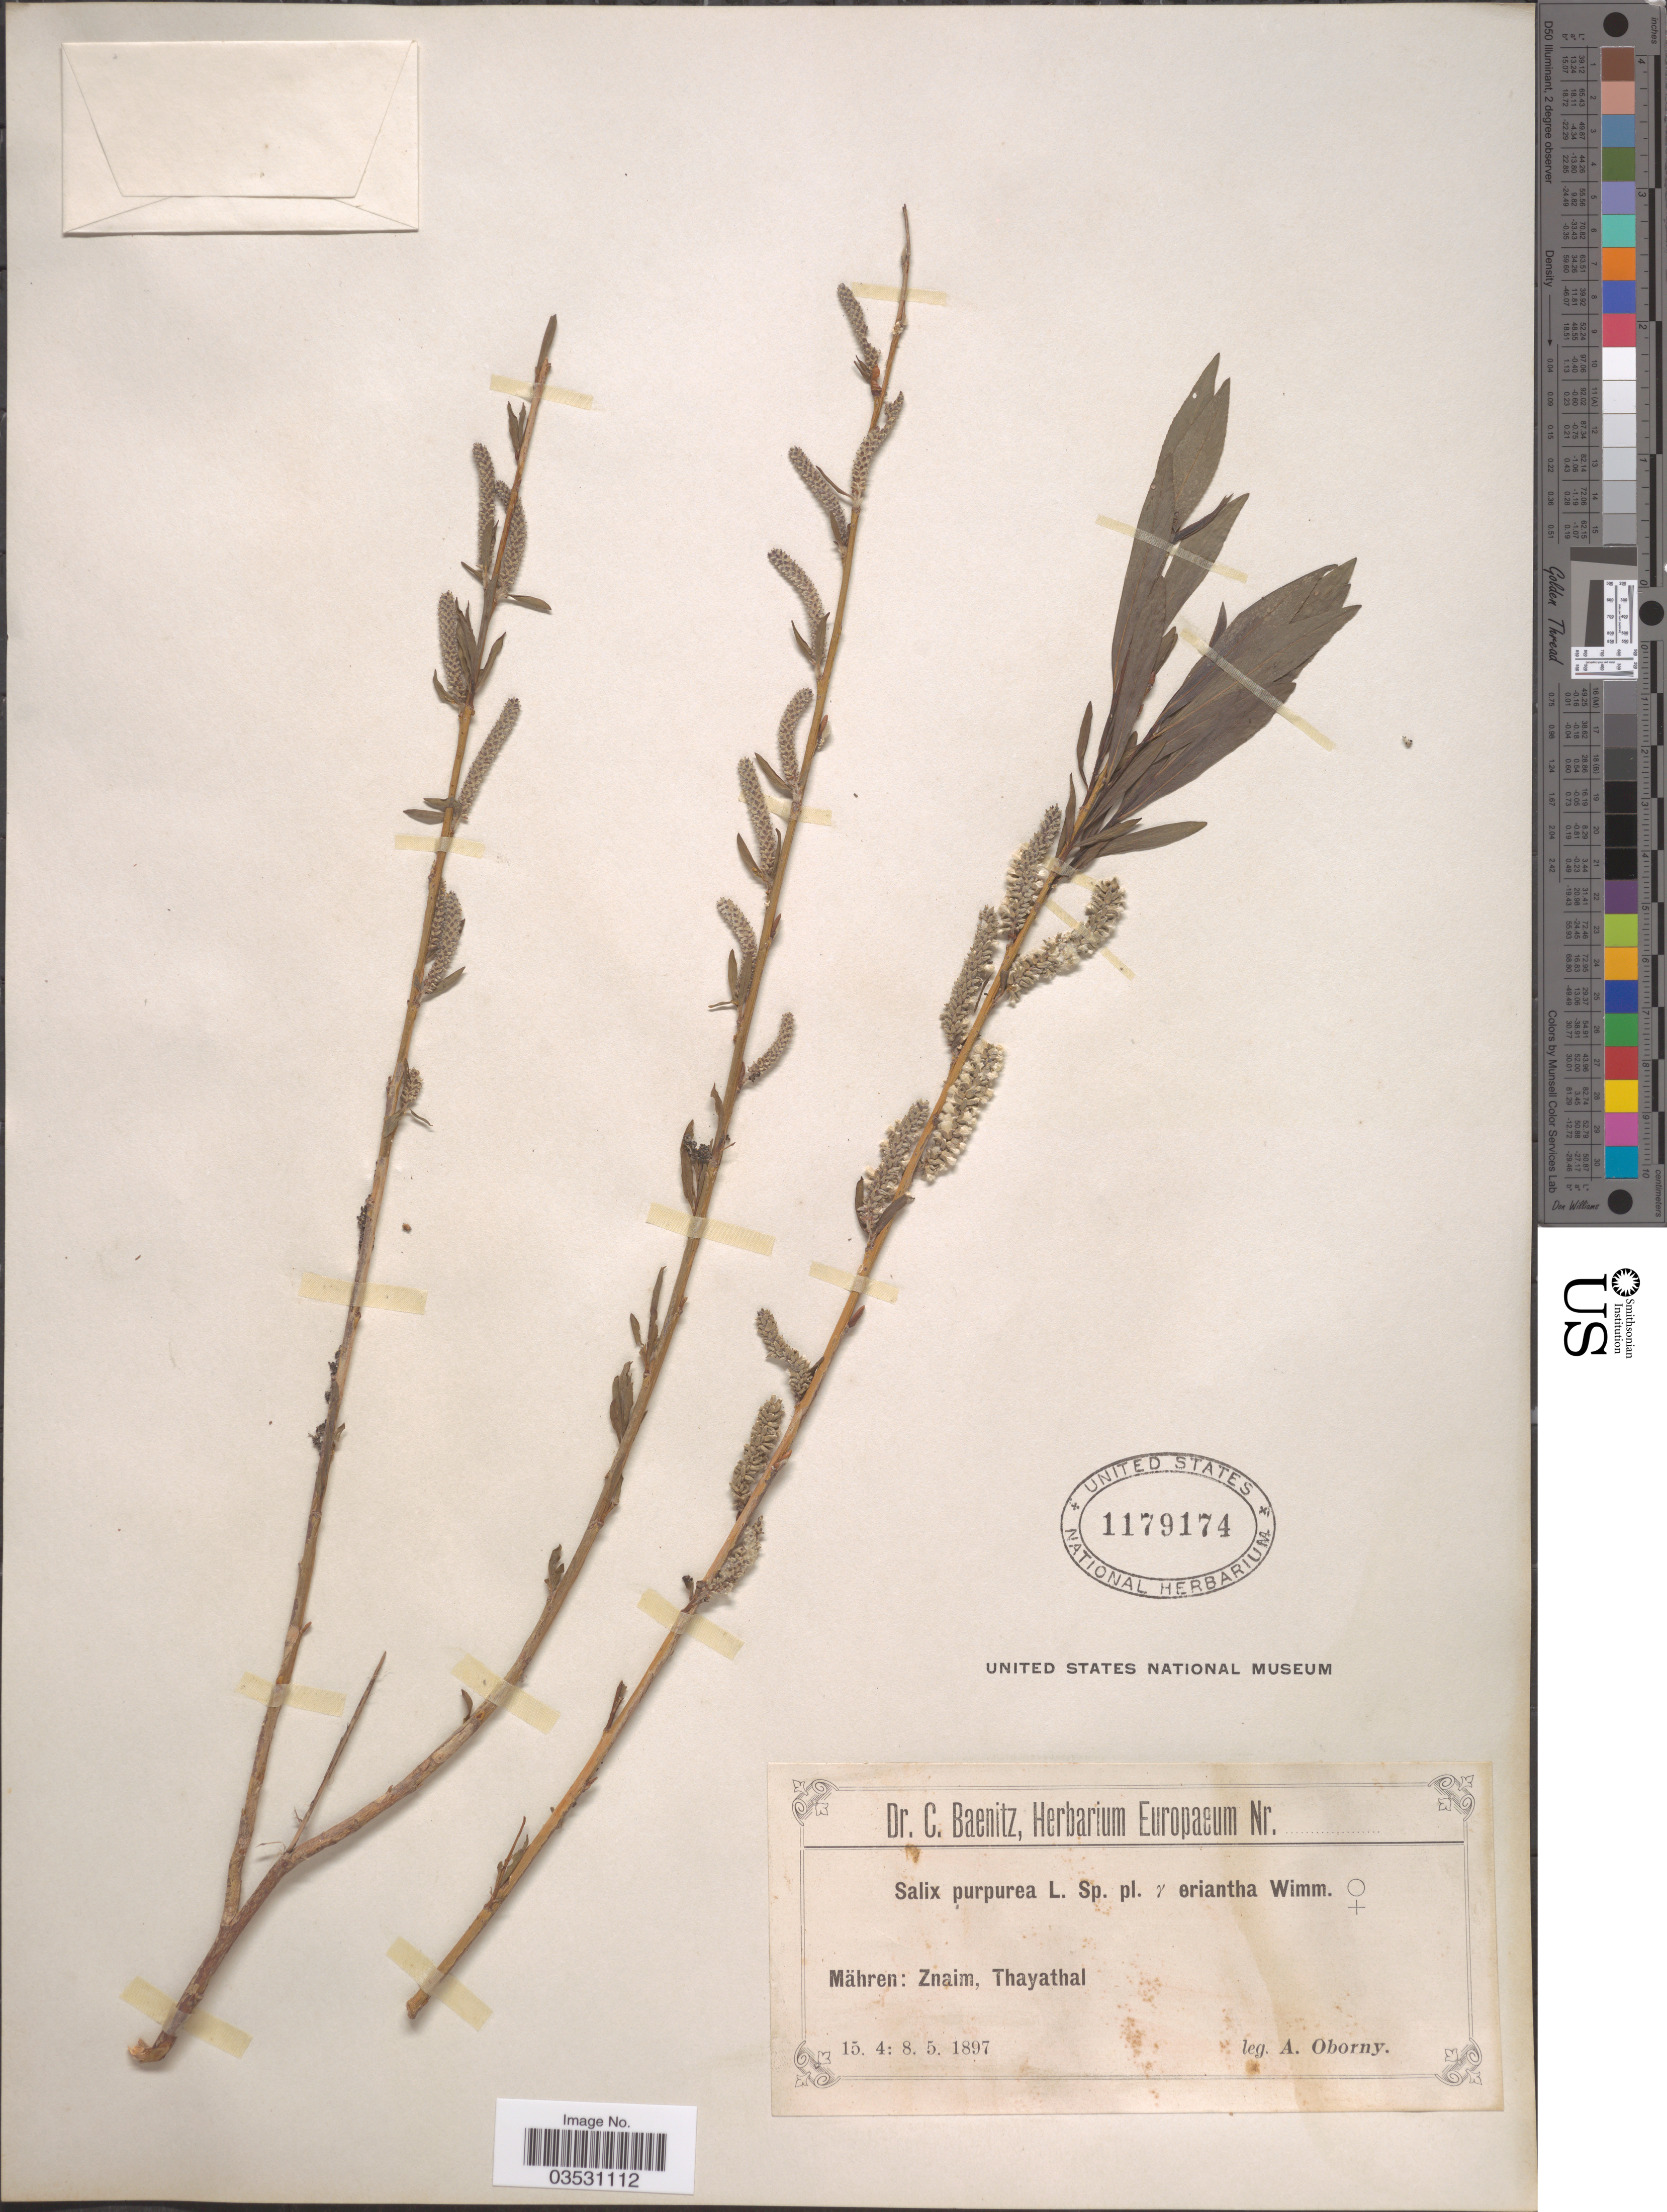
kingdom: Plantae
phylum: Tracheophyta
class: Magnoliopsida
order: Malpighiales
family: Salicaceae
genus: Salix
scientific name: Salix purpurea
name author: L.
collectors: A. Oborny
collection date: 1897-04-15/1897-05-08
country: Czechia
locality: Mähren: Znaim, Thayathal.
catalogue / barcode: US 1179174